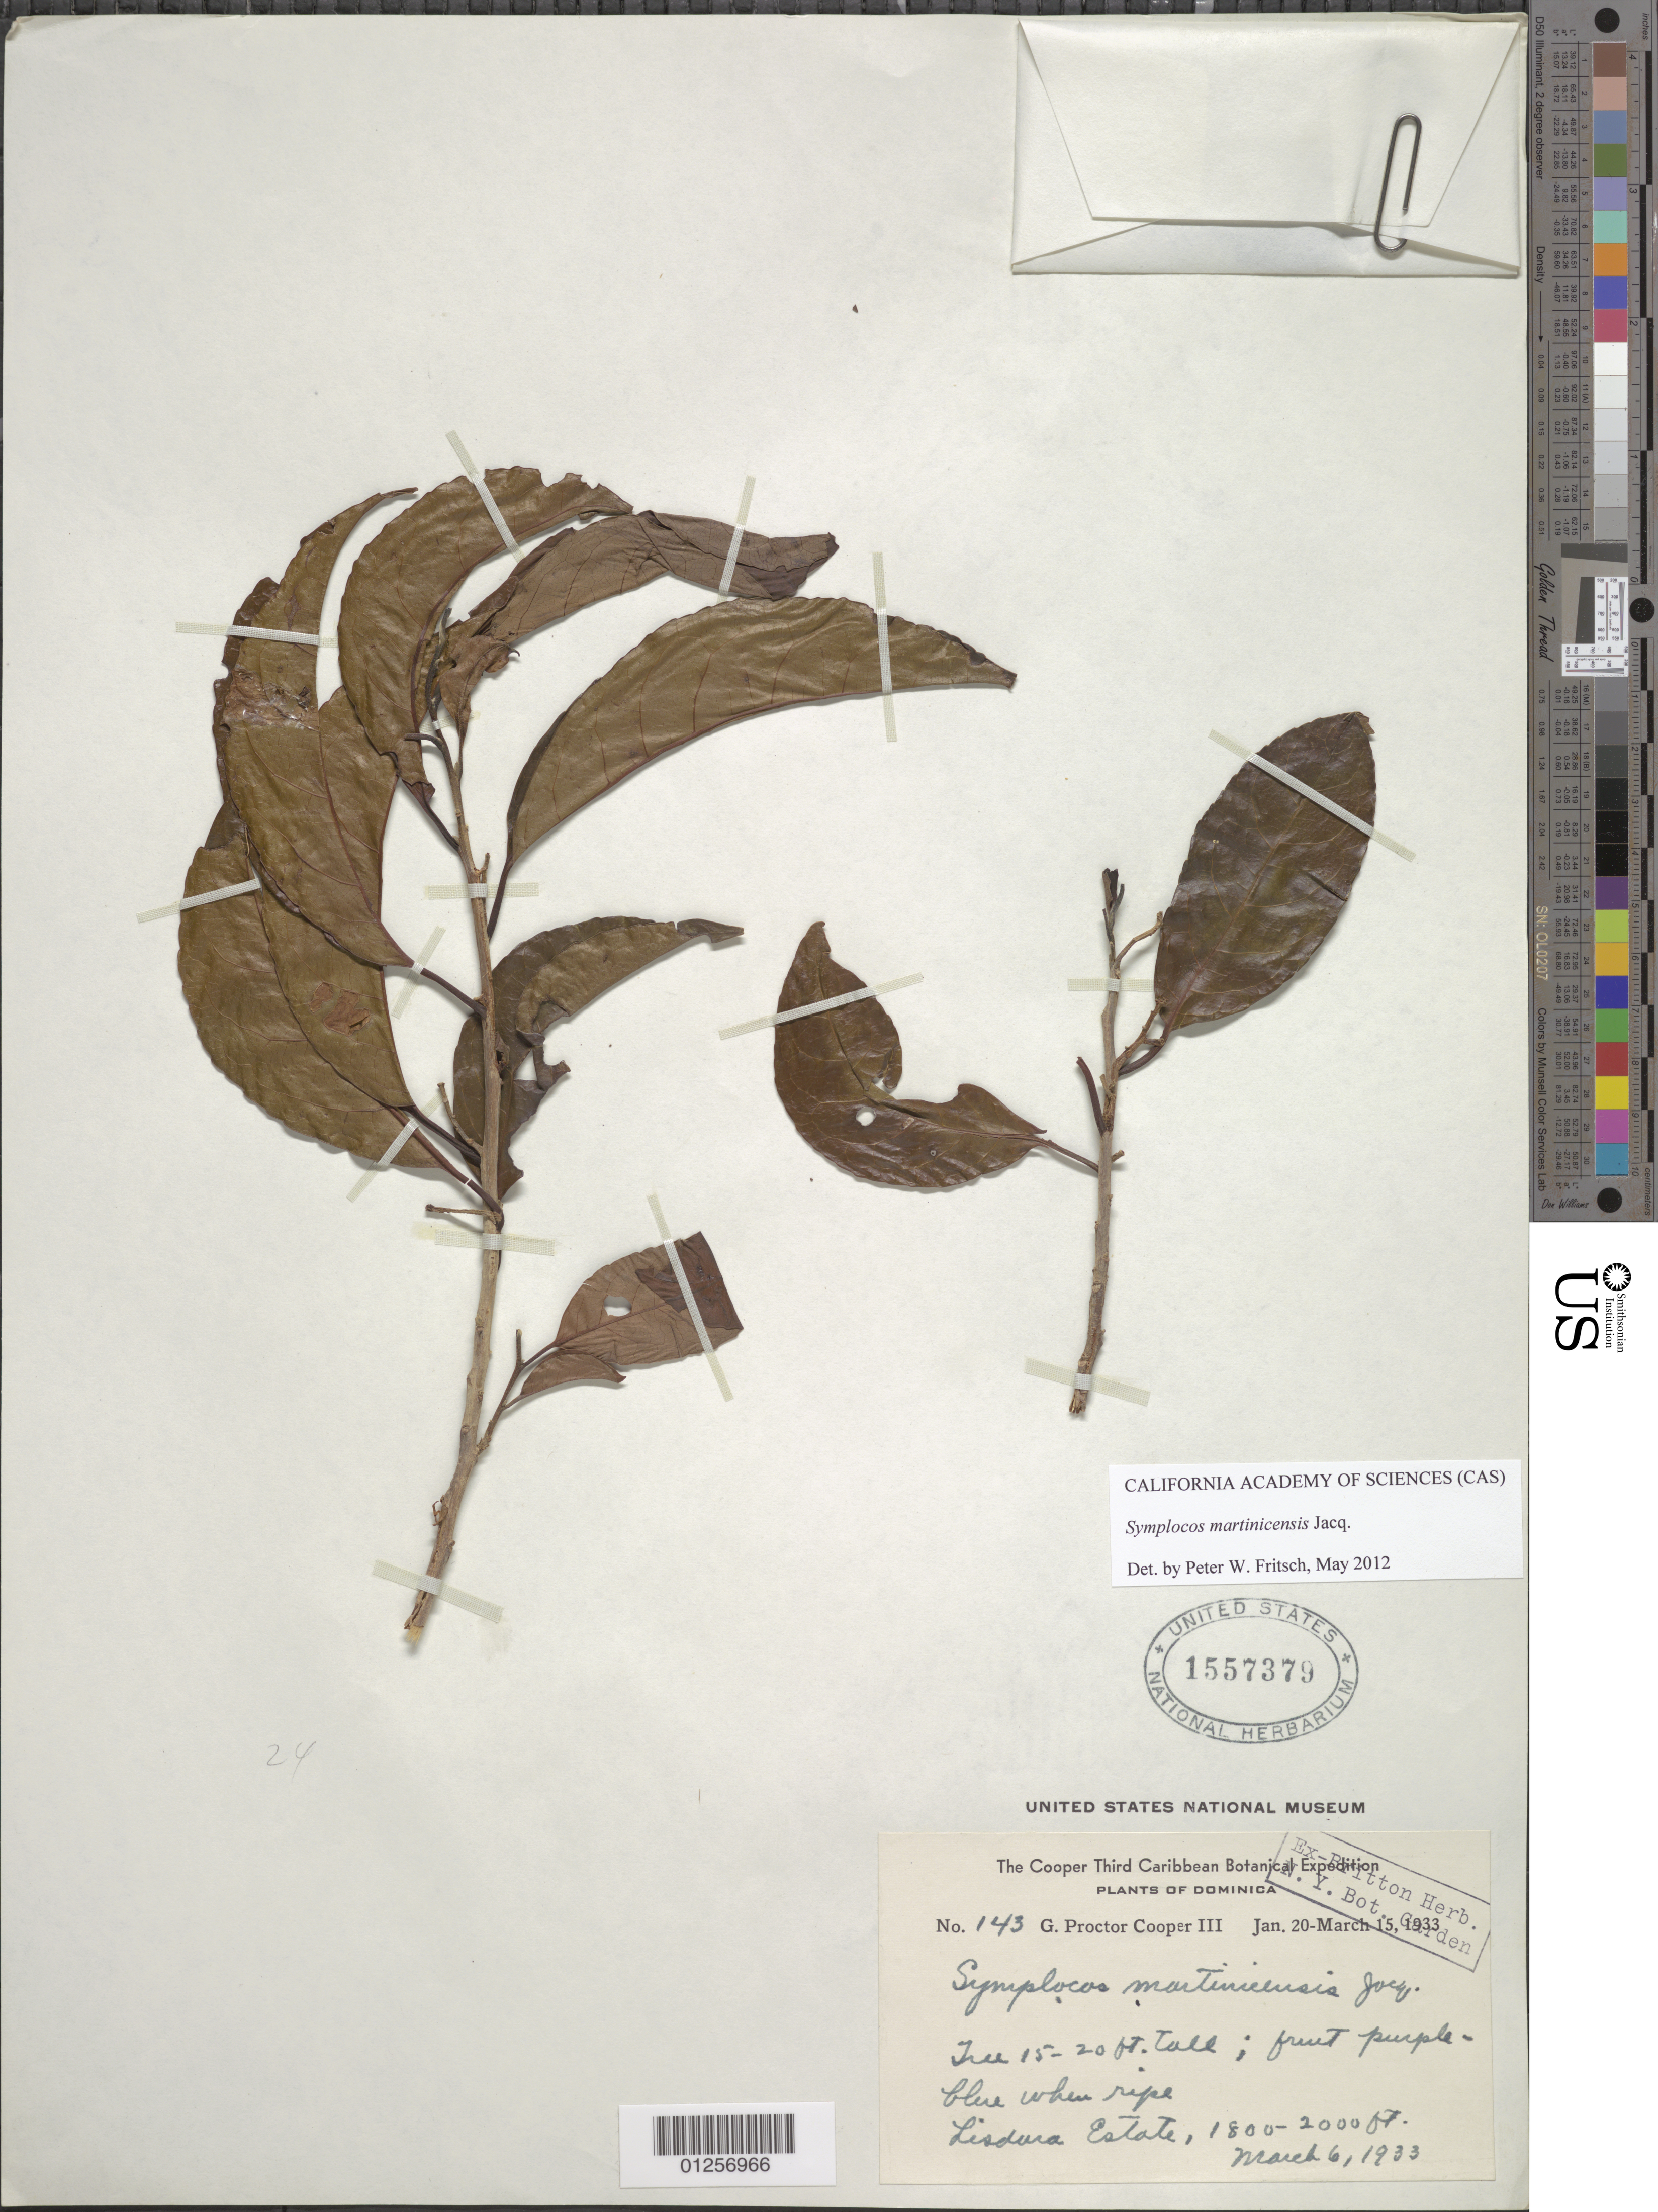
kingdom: Plantae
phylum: Tracheophyta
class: Magnoliopsida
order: Ericales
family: Symplocaceae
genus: Symplocos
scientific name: Symplocos martinicensis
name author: Jacq.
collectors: G. Cooper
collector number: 143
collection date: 1933-03-06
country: Dominica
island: Dominica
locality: Lisdura Estate.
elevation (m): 549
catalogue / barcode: US 1557379